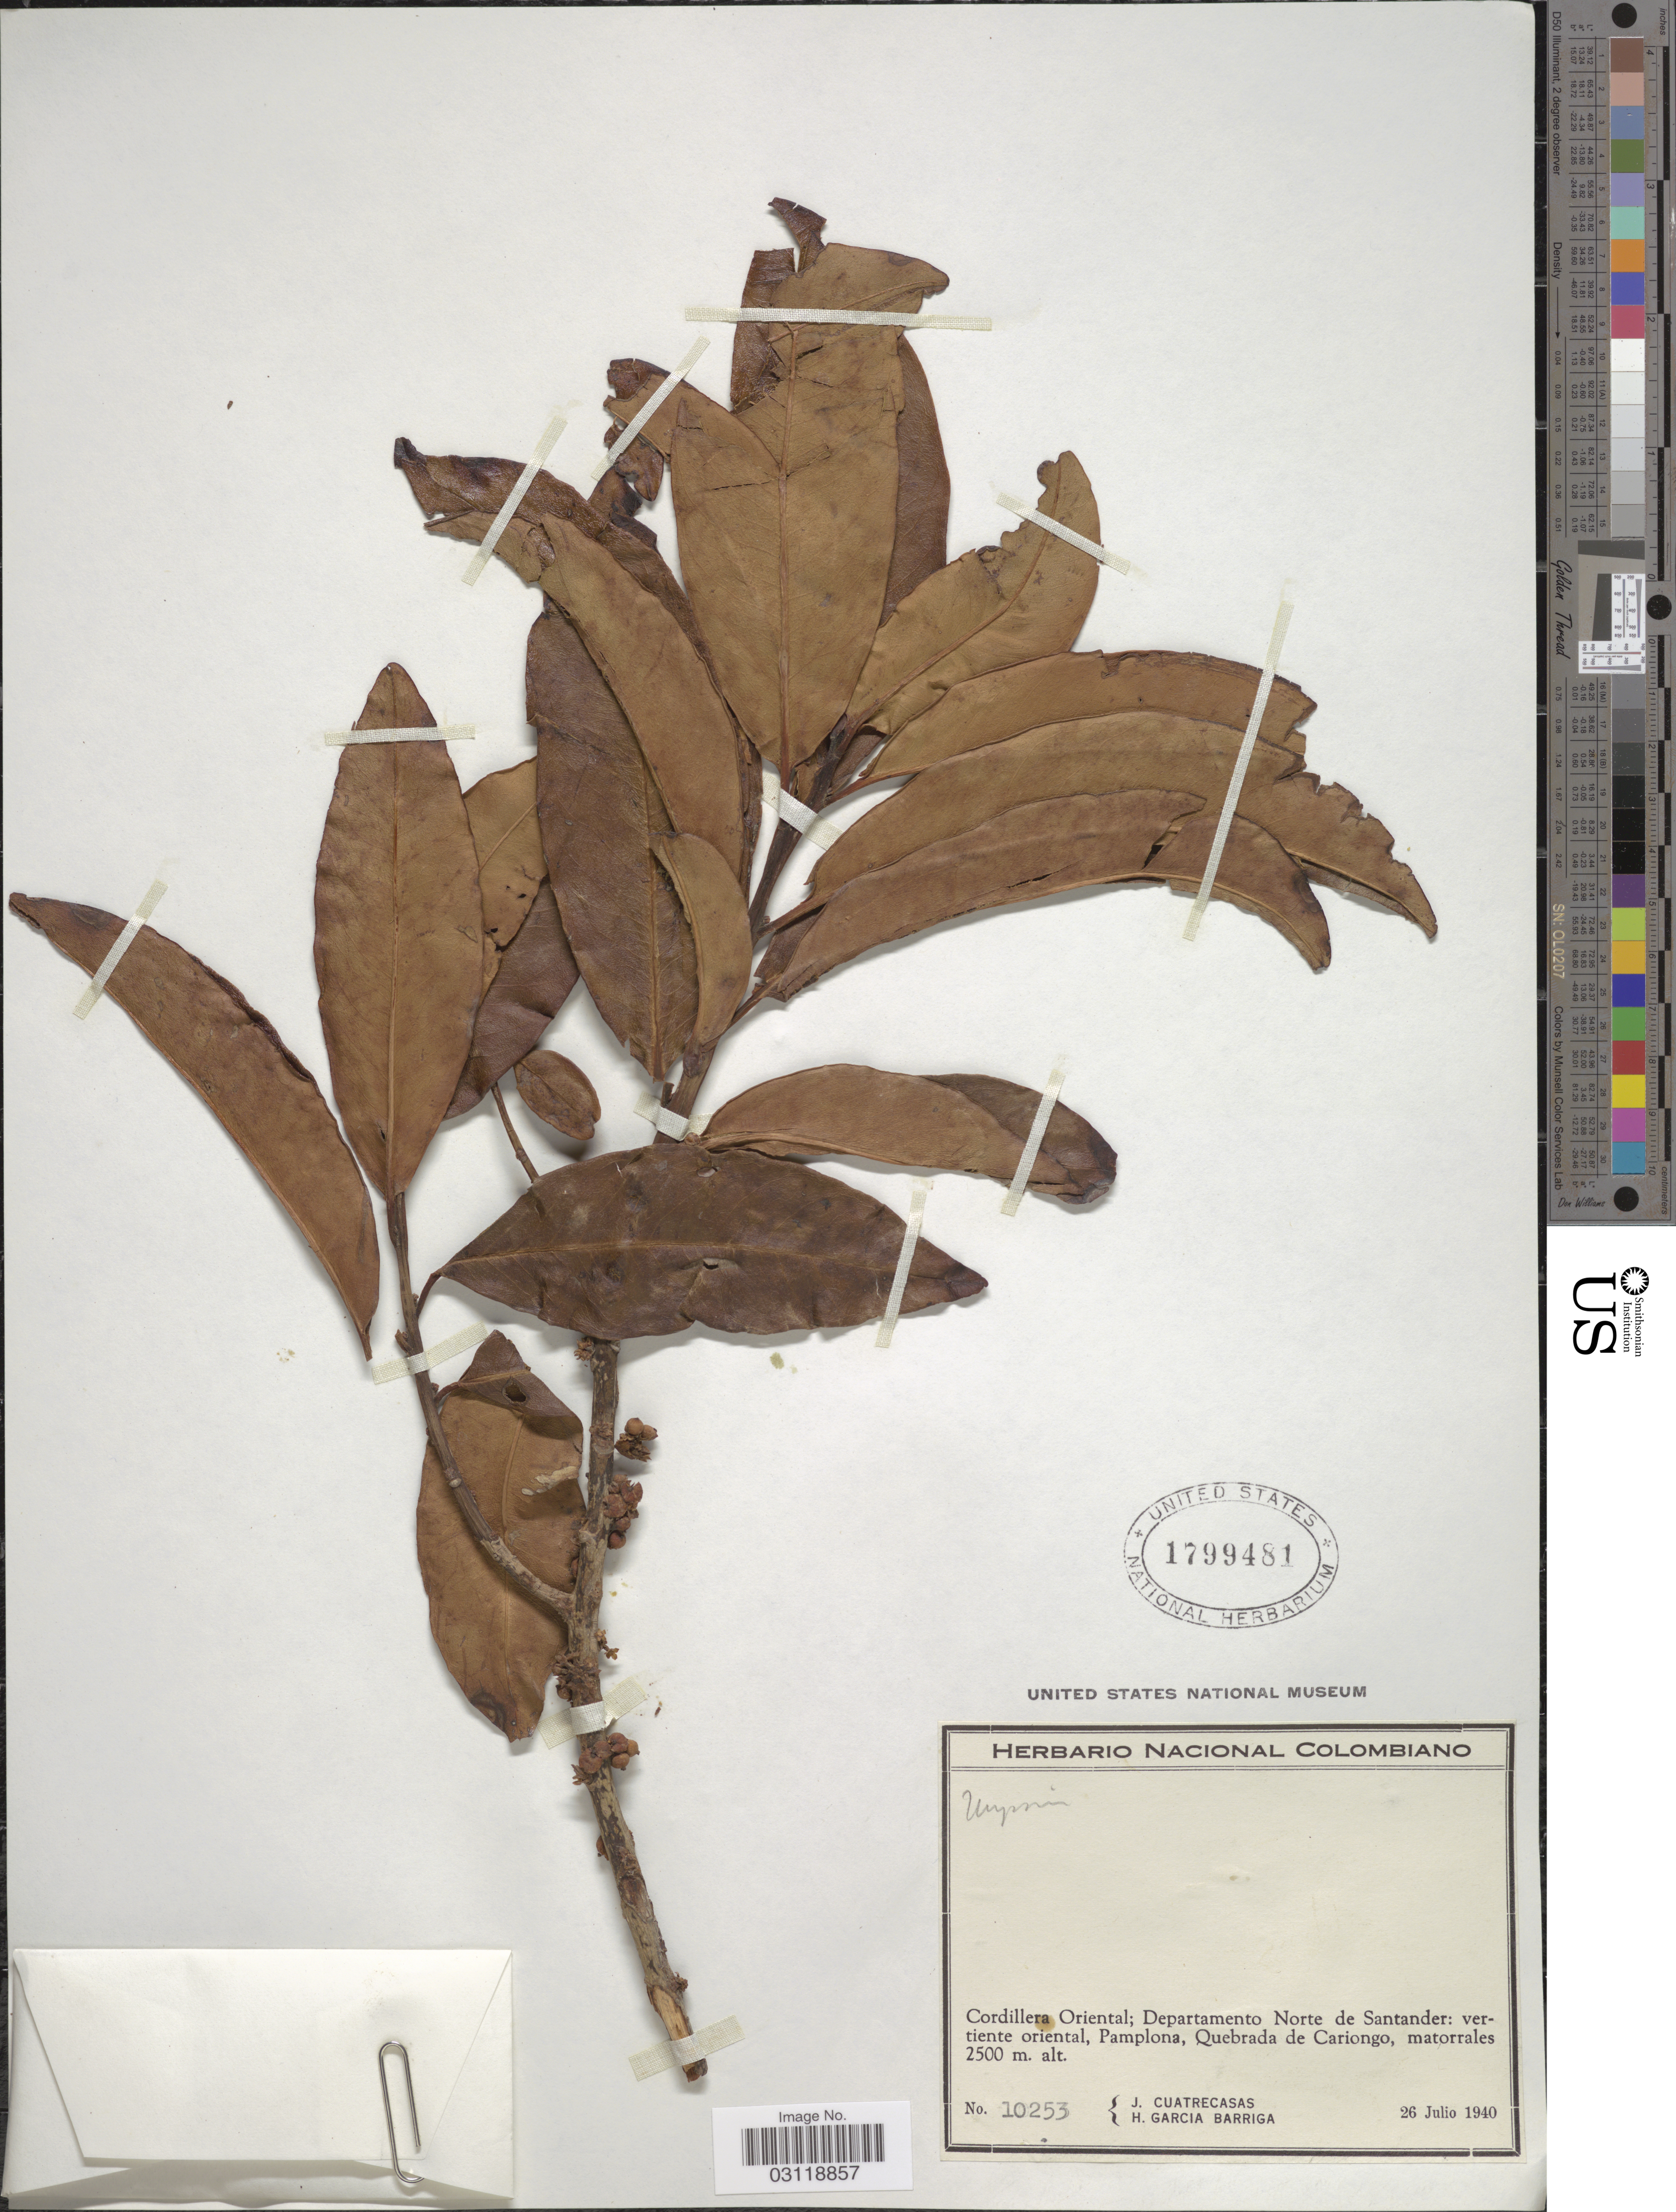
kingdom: Plantae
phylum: Tracheophyta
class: Magnoliopsida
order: Ericales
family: Primulaceae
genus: Rapanea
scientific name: Rapanea sp.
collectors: J. Cuatrecasas & H. García Barriga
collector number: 10253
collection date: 1940-07-26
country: Colombia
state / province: Norte de Santander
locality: Cordillera Oriental; Departamento Norte de Santander: vertiente oriental, Pamplona, Quebrada de Cariongo.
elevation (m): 2500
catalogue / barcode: US 1799481